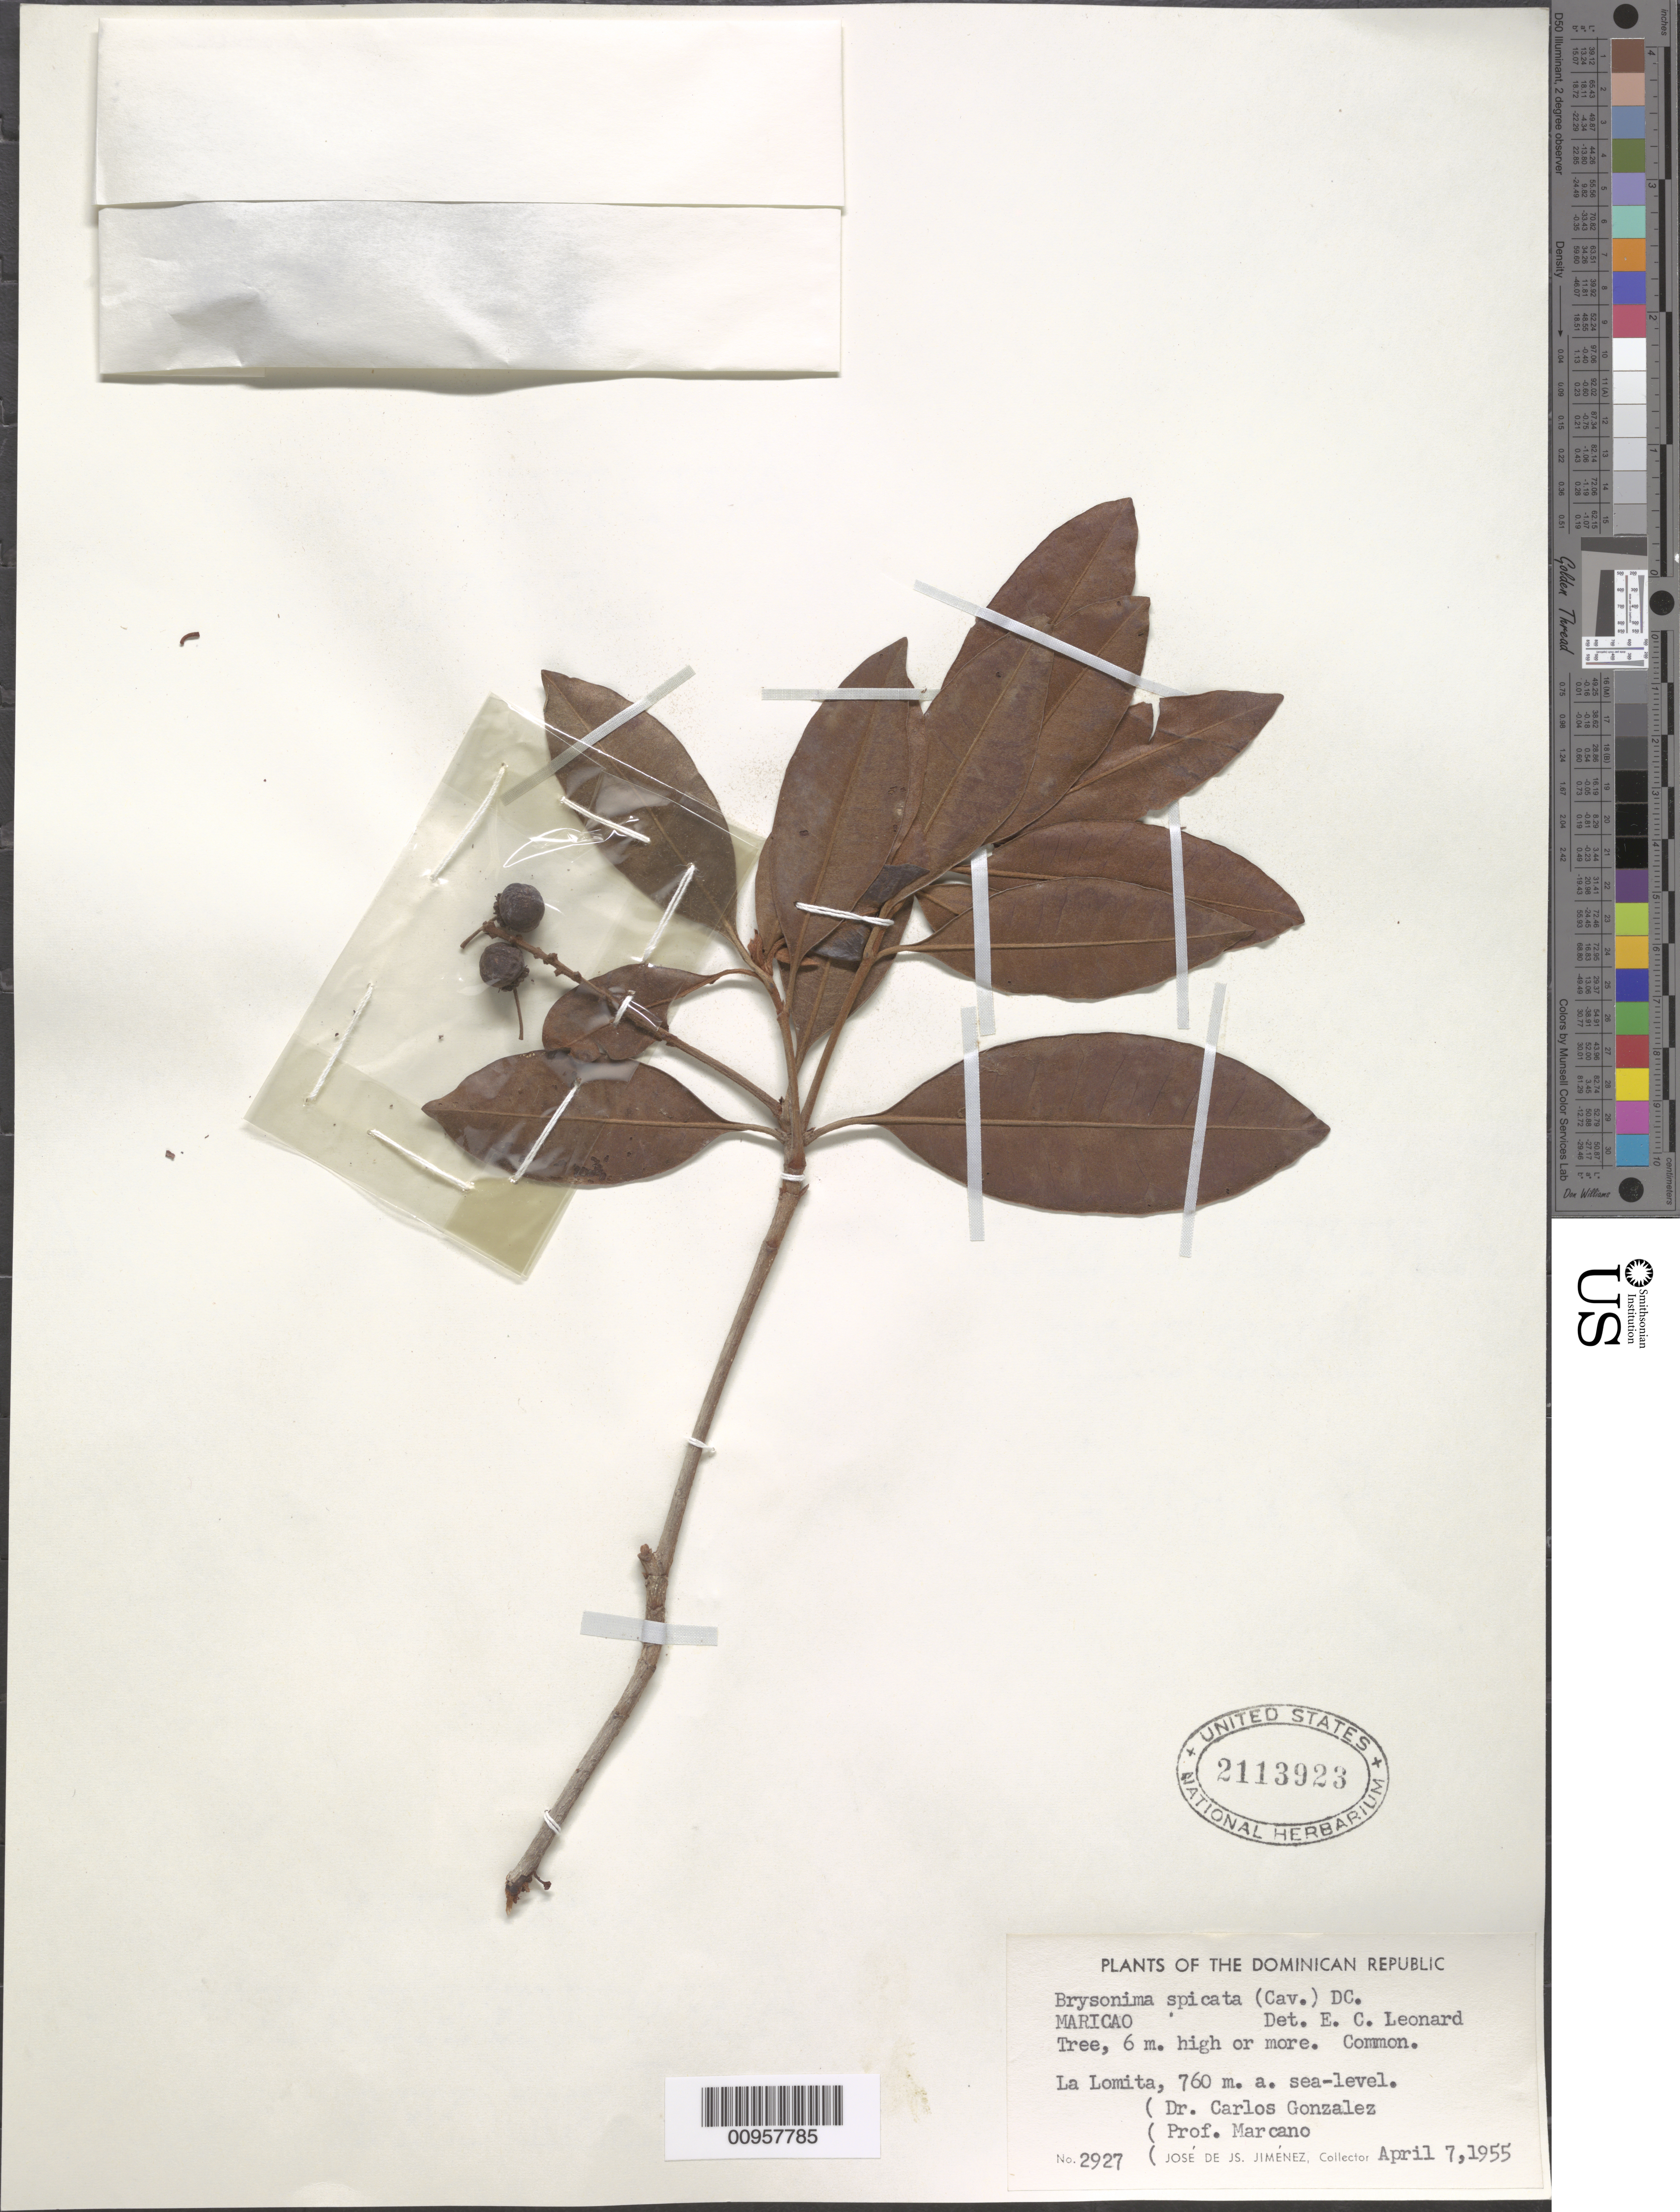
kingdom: Plantae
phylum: Tracheophyta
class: Magnoliopsida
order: Malpighiales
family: Malpighiaceae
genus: Byrsonima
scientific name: Byrsonima spicata (Cav.) DC.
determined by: Leonard, Emery C., (US)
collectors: J. J. Jiménez, C. Gonzalez & -. Marcano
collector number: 2927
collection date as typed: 07 Apr 1955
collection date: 1955-04-07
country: Dominican Republic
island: Hispaniola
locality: La Lomita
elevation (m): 760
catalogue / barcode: US 2113923